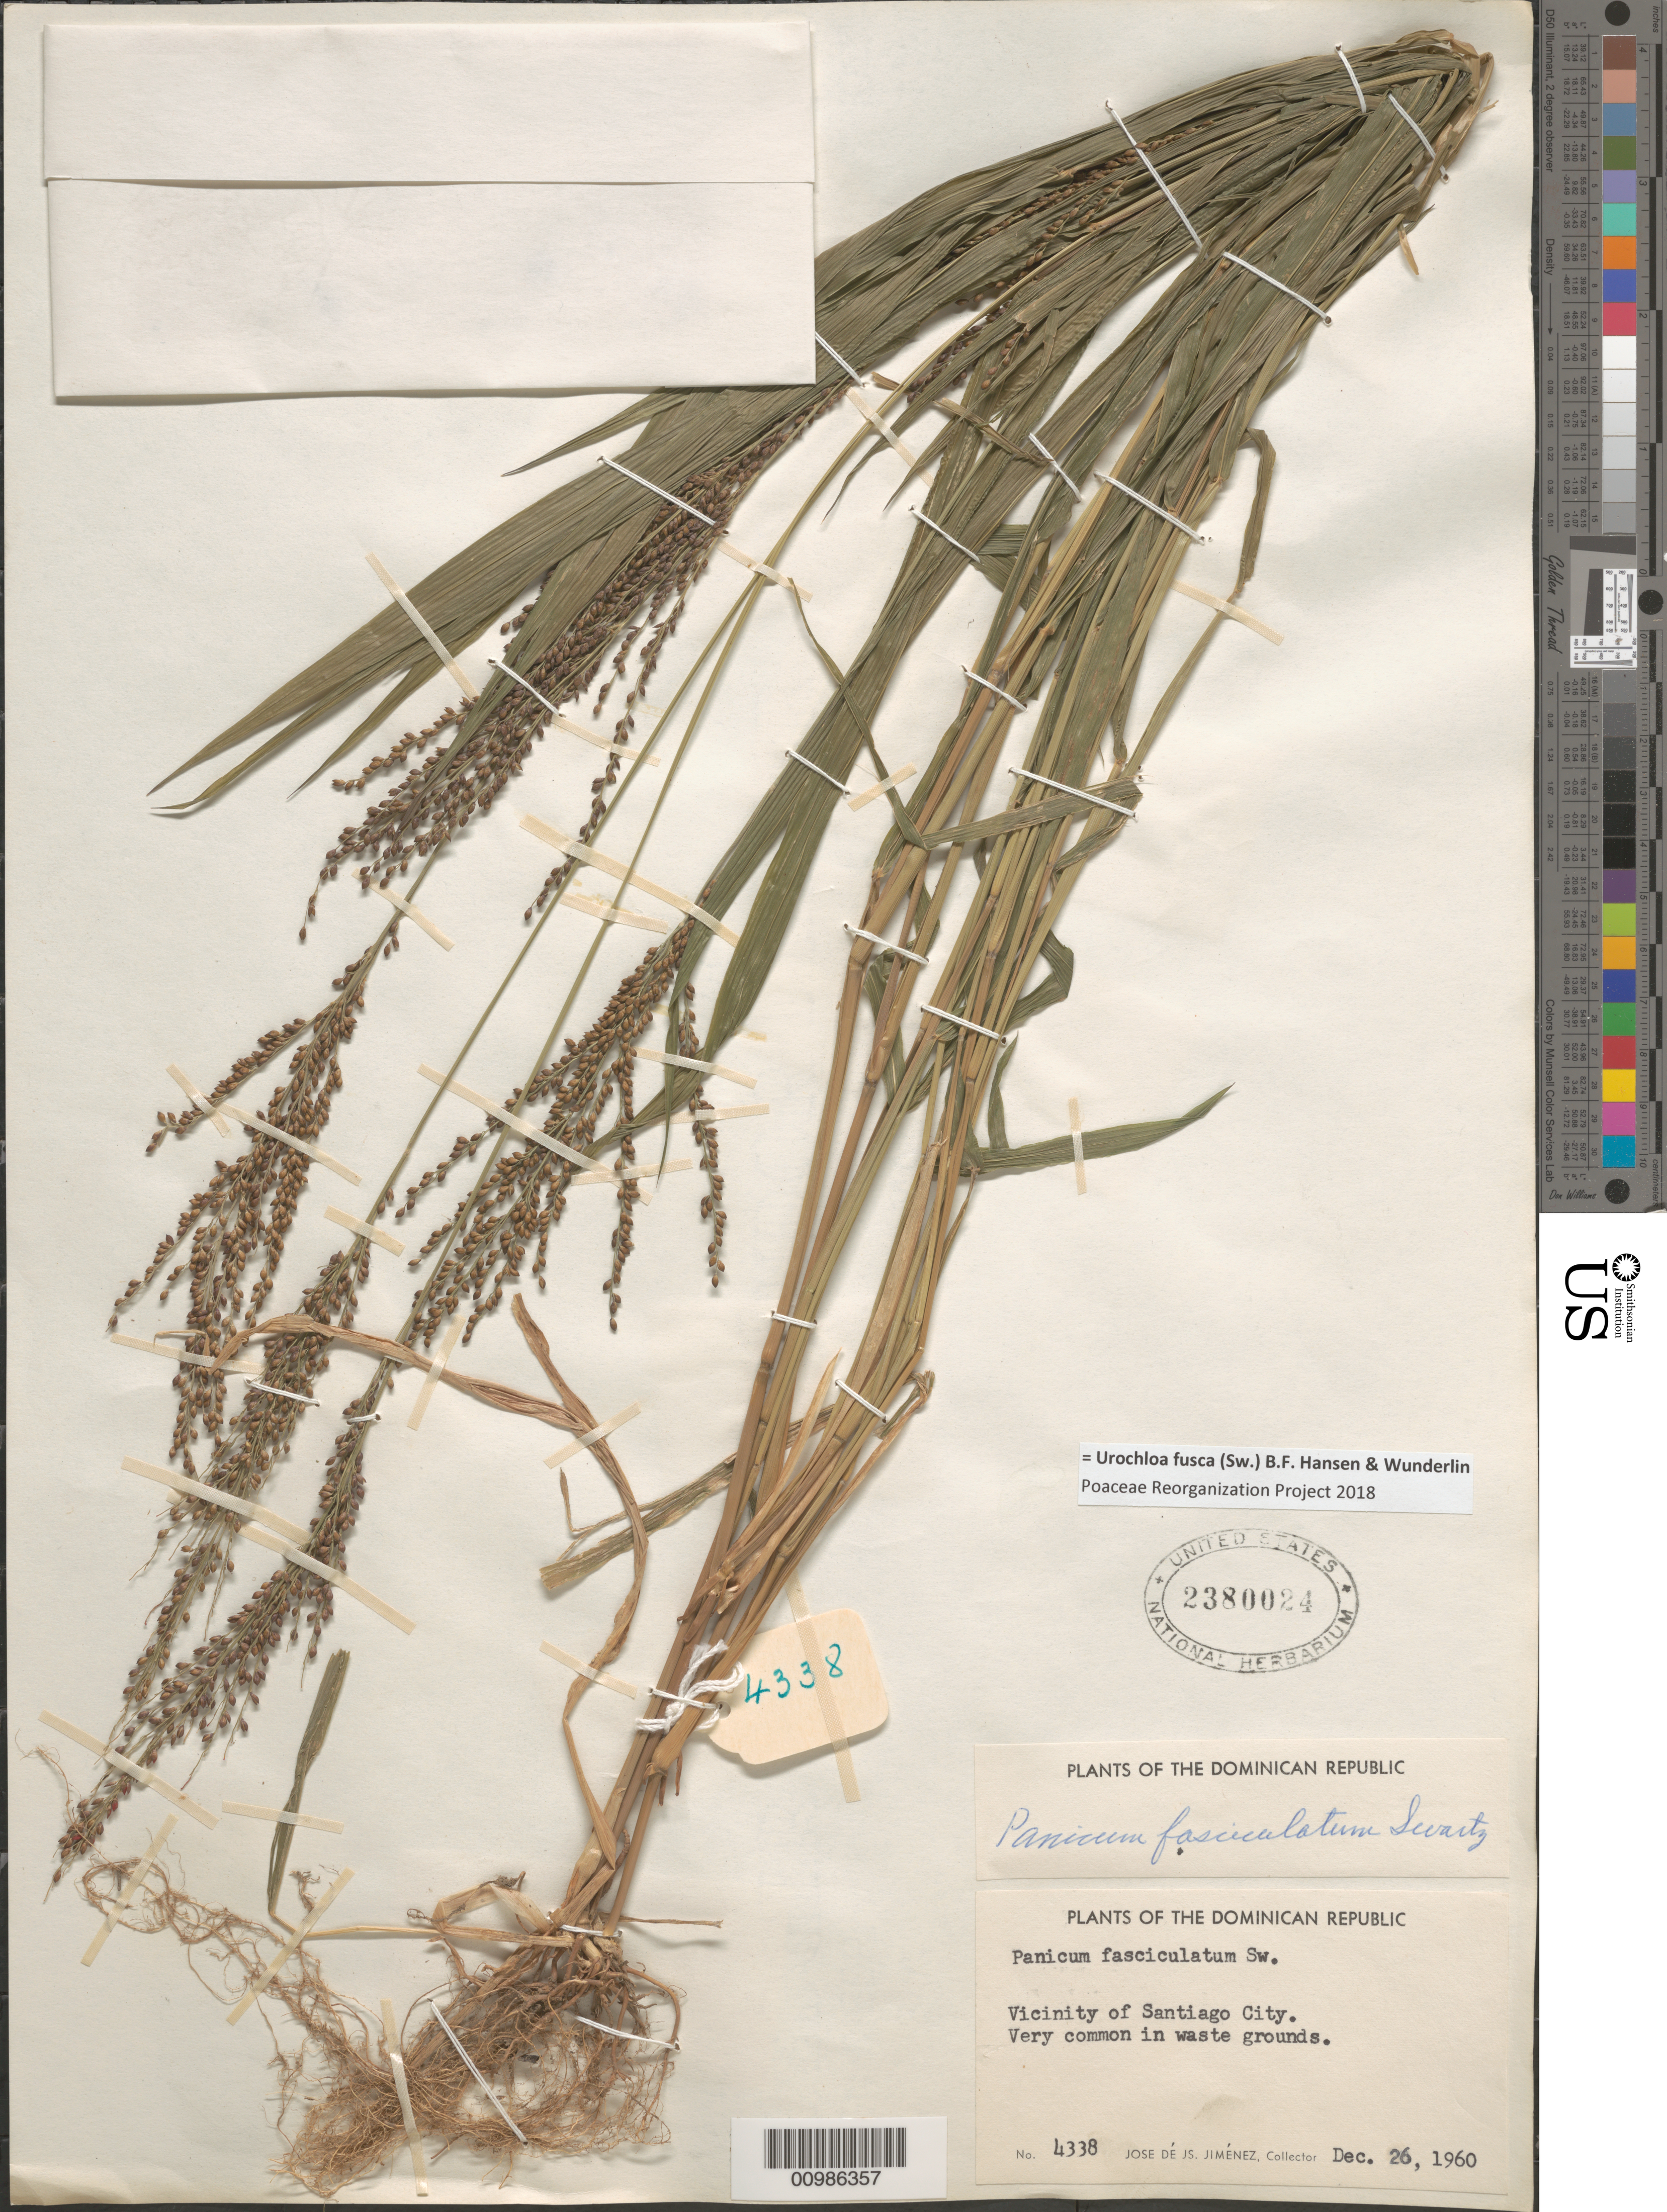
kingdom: Plantae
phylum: Tracheophyta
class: Liliopsida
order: Poales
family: Poaceae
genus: Brachiaria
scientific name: Brachiaria fasciculata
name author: (Sw.) Parodi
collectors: J. J. Jiménez Almonte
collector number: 4338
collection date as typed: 26 Dec 1960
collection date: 1960-12-26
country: Dominican Republic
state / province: Santiago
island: Hispaniola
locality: Vicinity of Santiago City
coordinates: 0 N, 0 E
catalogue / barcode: US 2380024